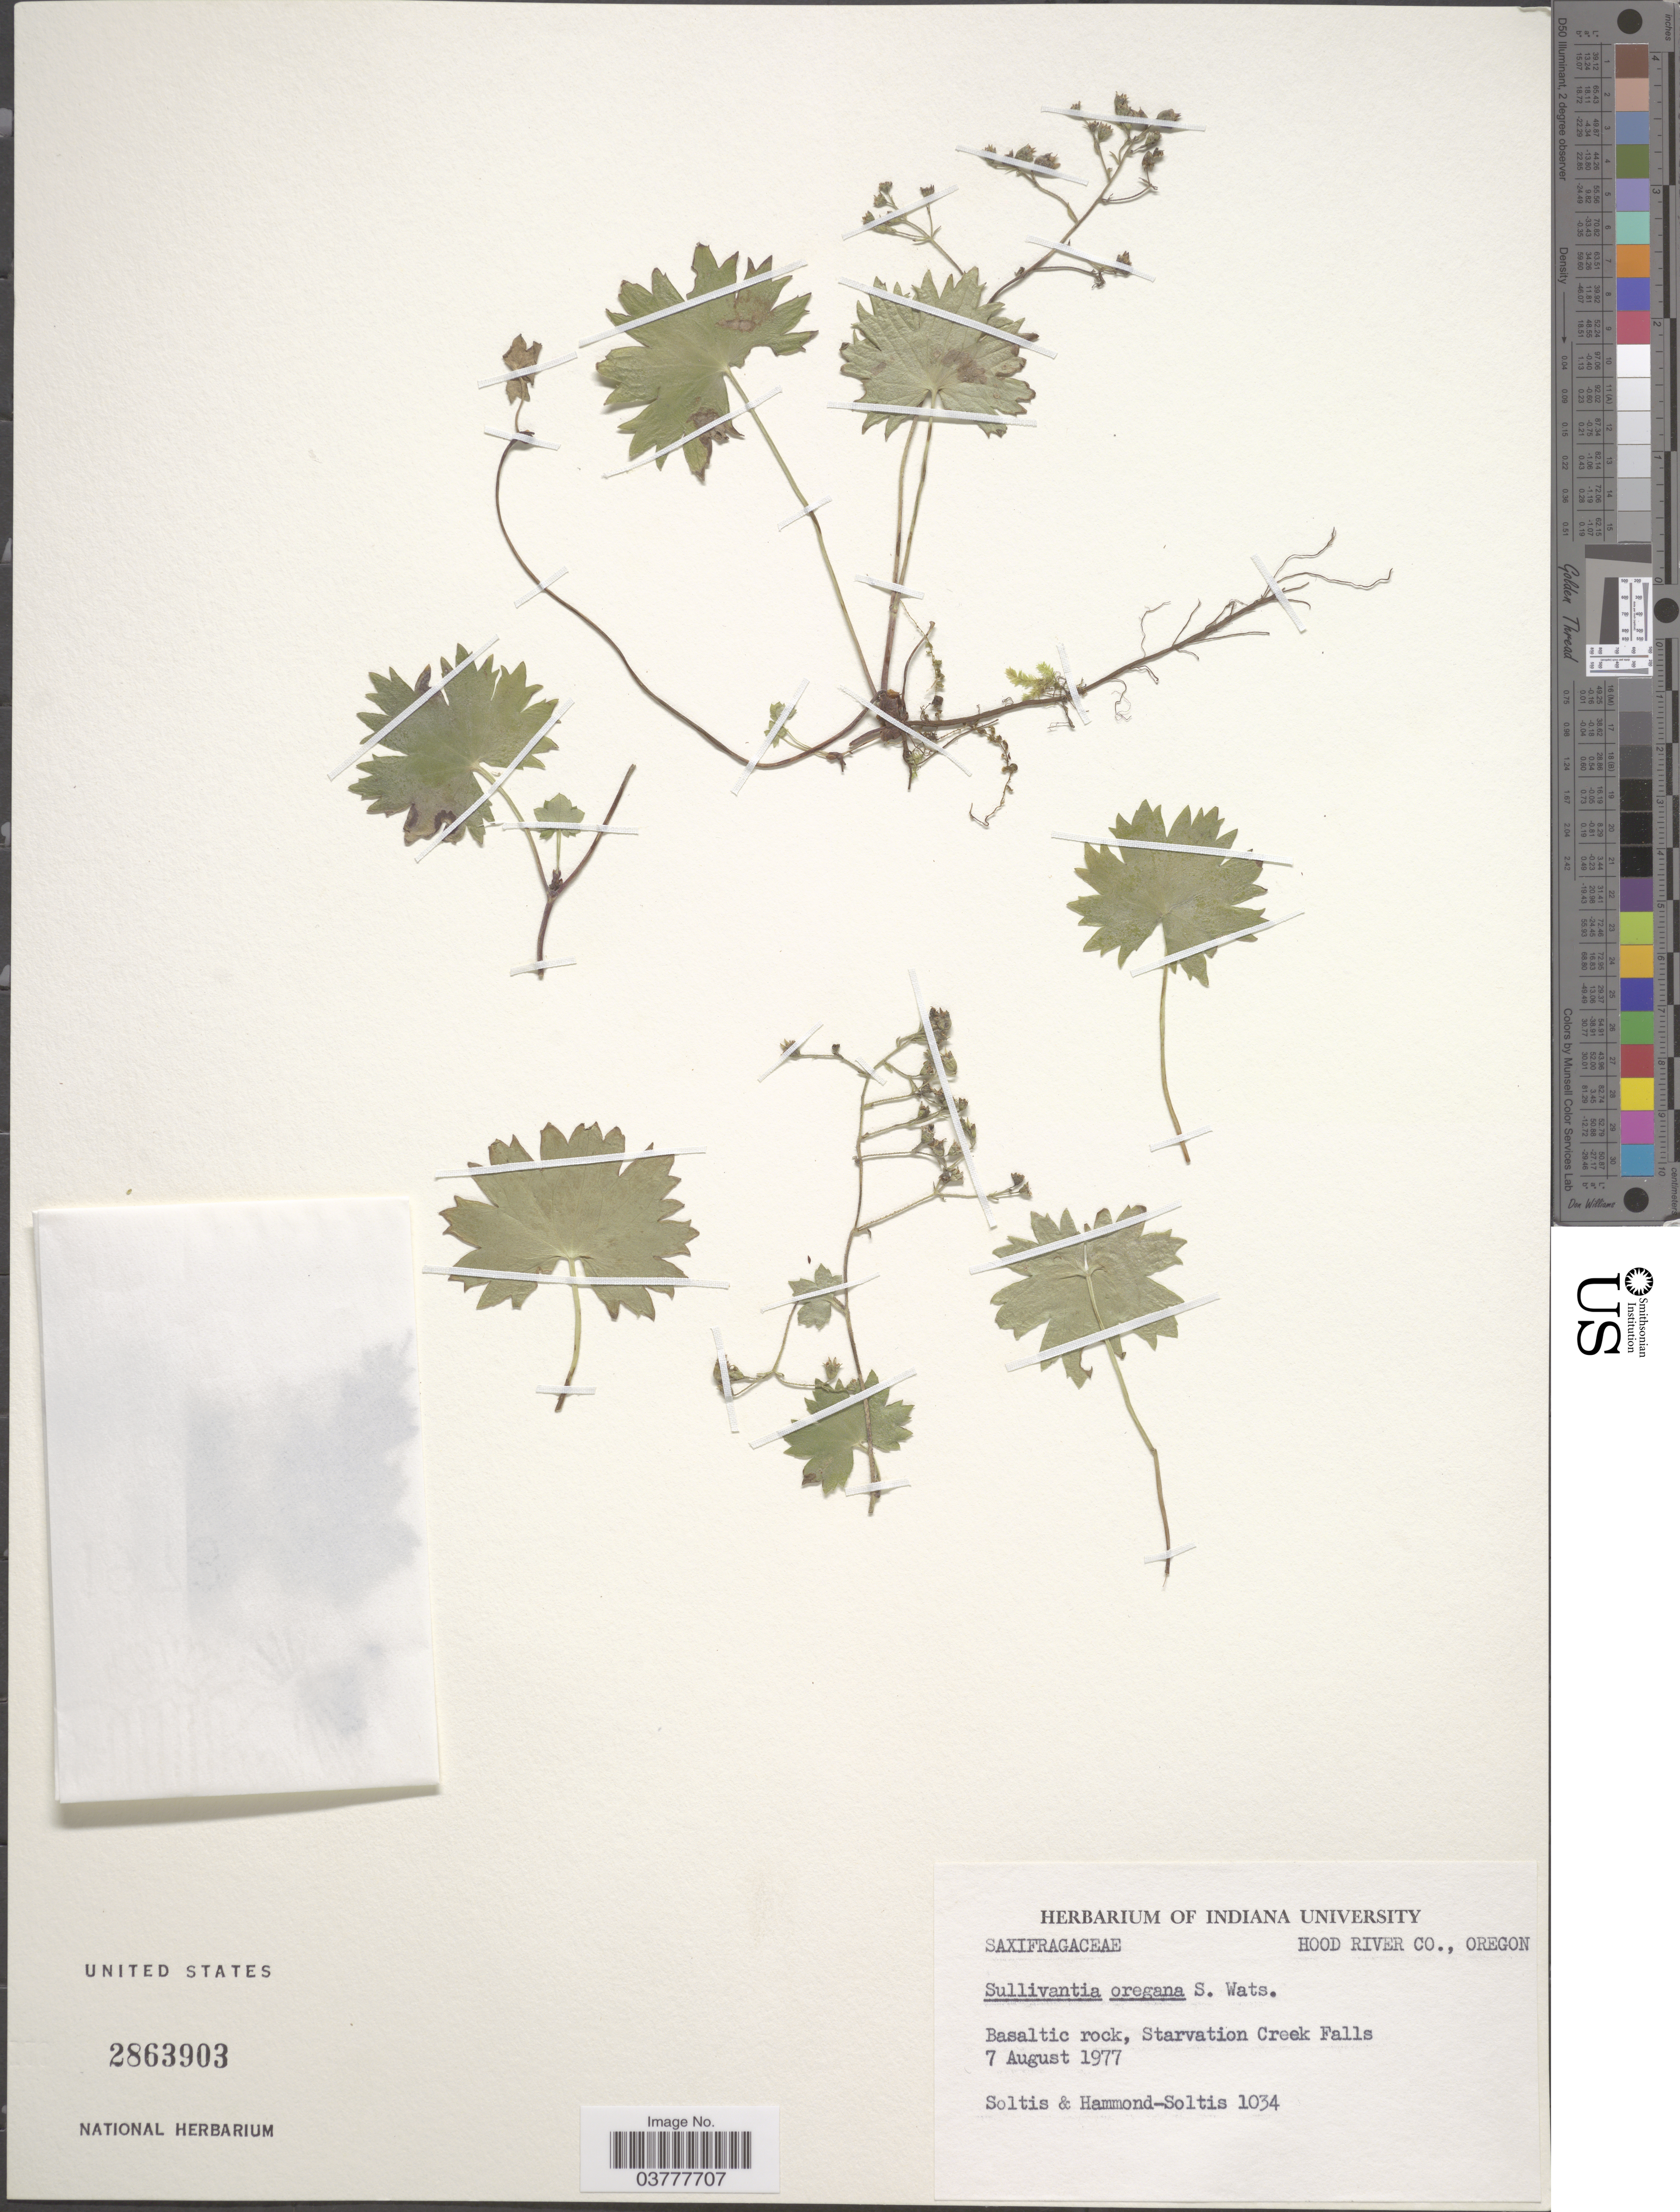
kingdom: Plantae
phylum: Tracheophyta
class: Magnoliopsida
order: Saxifragales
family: Saxifragaceae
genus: Sullivantia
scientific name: Sullivantia oregana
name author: S. Watson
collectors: -. Soltis & Soltis-Hammond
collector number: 1034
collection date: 1977-08-07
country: United States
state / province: Oregon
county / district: Hood River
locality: Hood River Co., Basaltic rock, Starvation Creek Falls.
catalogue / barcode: US 2863903